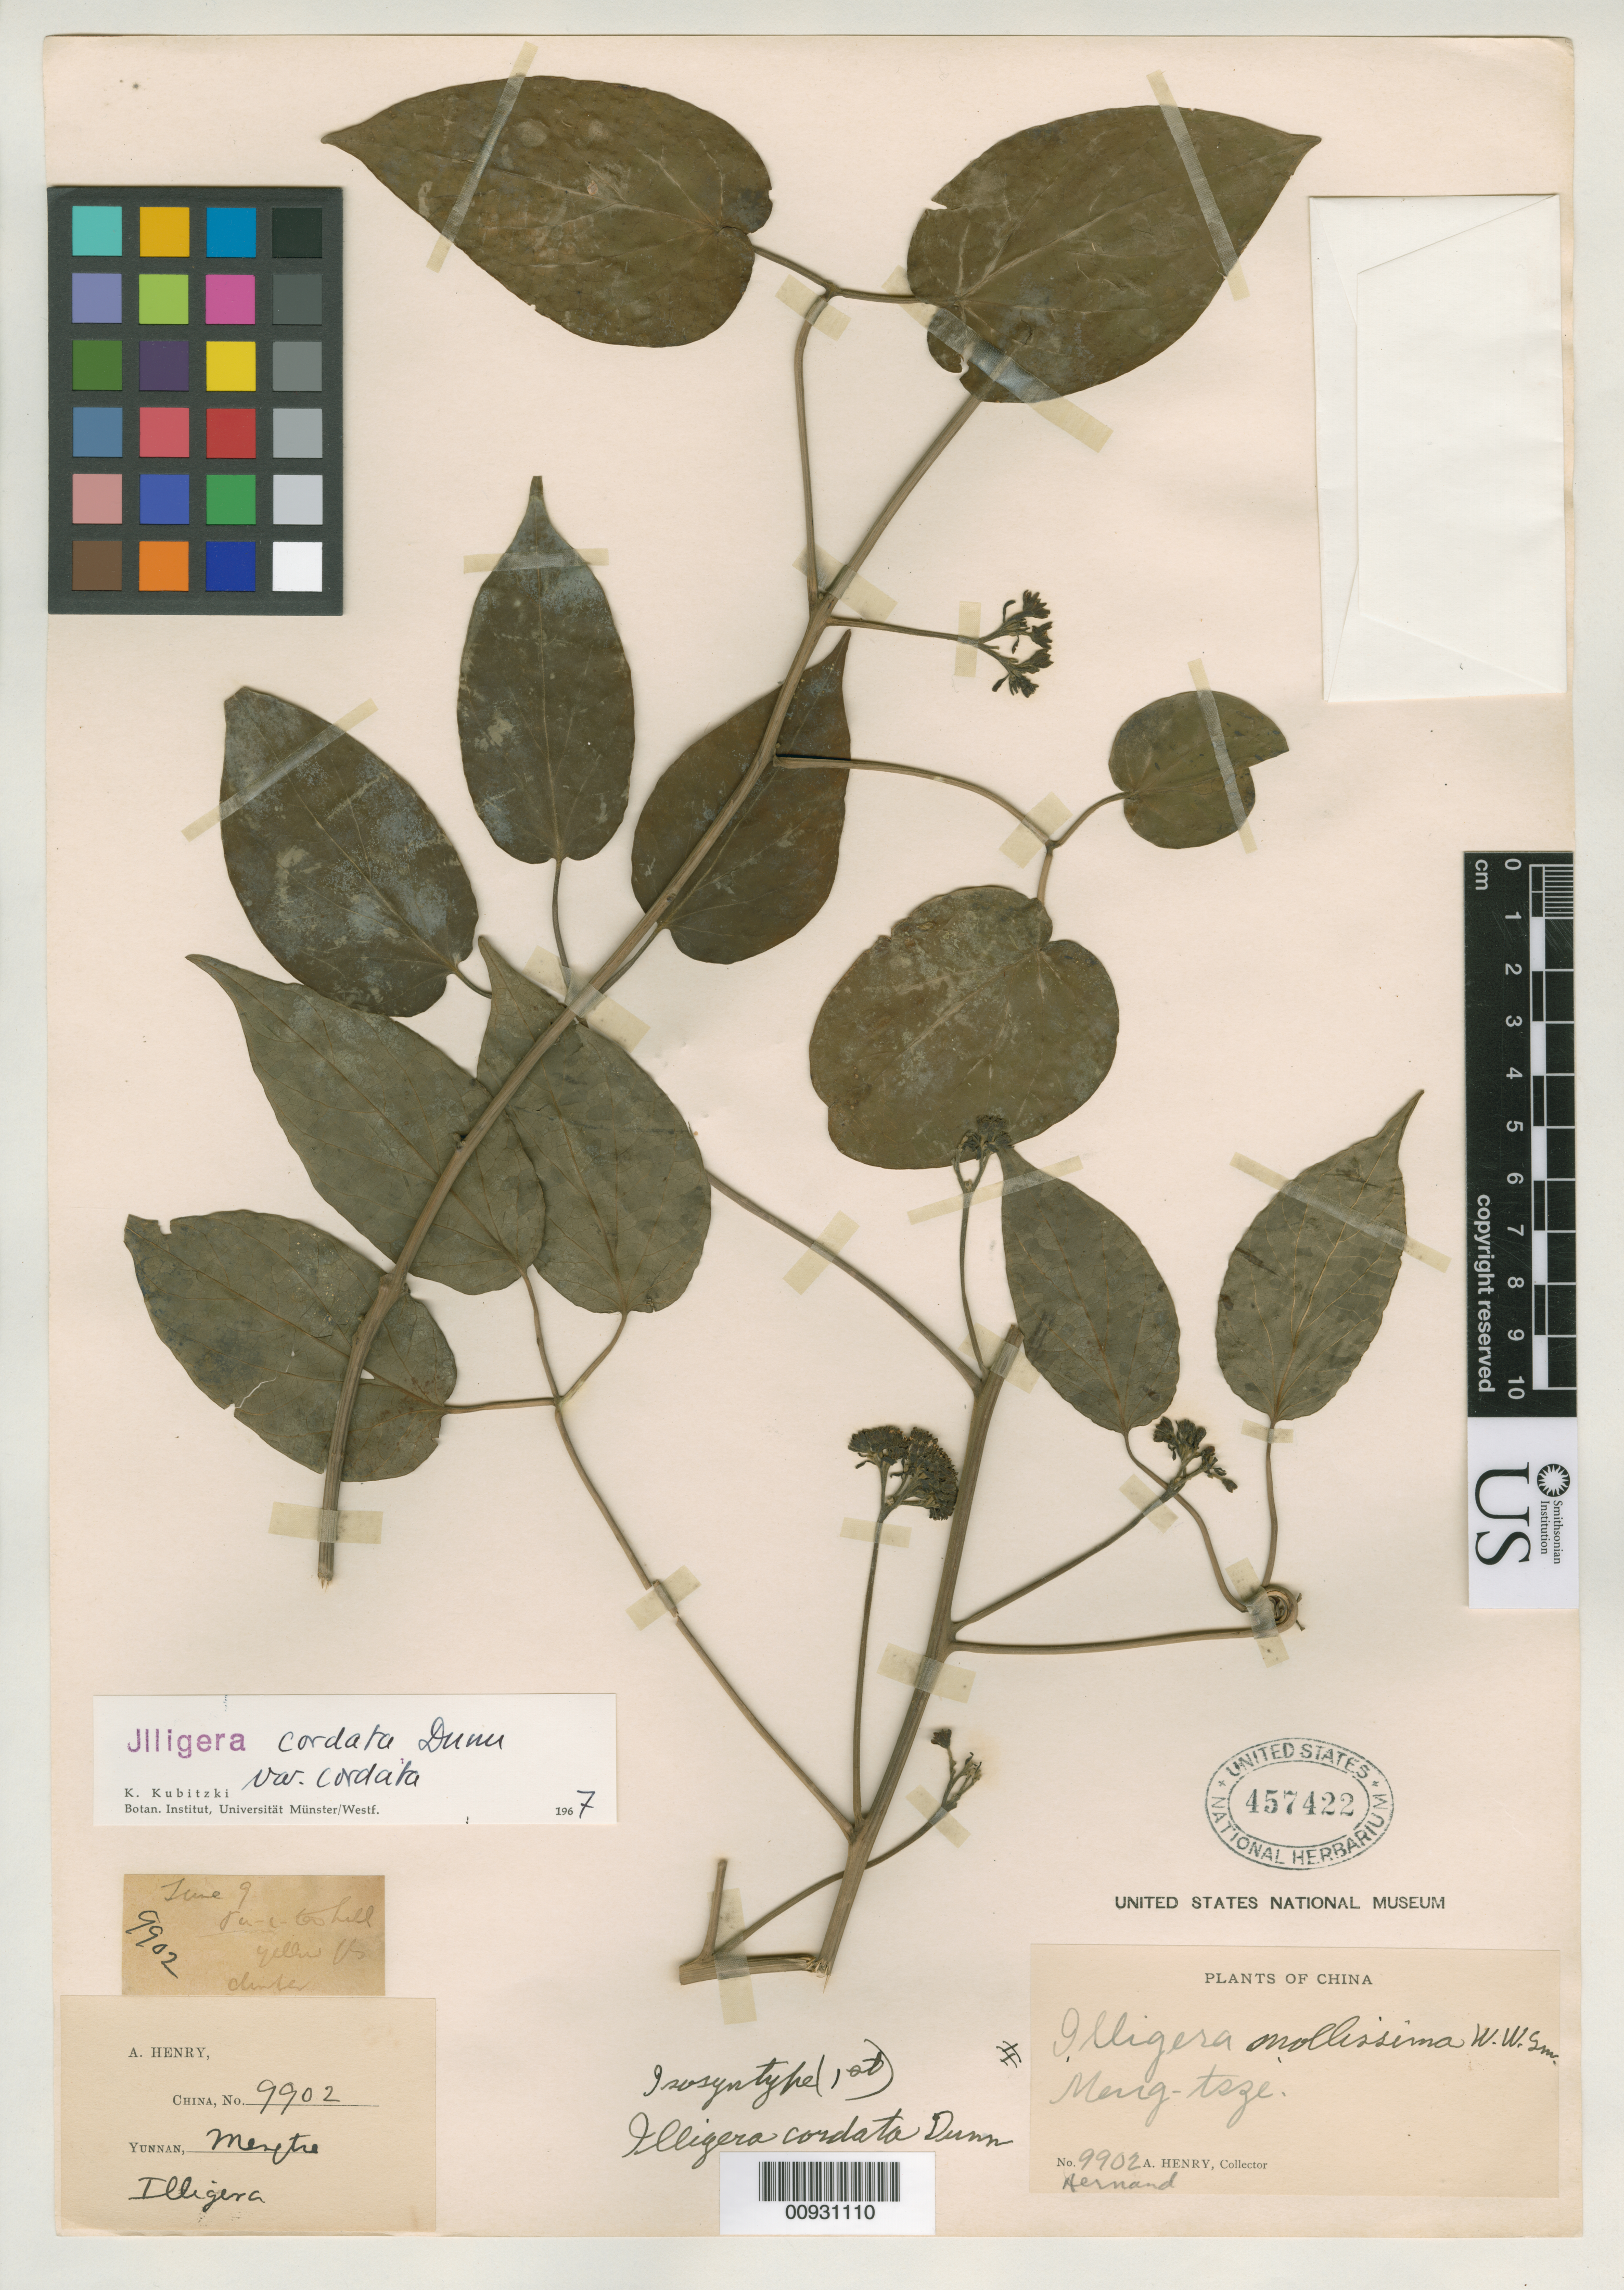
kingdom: Plantae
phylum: Tracheophyta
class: Magnoliopsida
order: Laurales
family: Hernandiaceae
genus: Illigera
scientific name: Illigera cordata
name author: Dunn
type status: Isosyntype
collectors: A. Henry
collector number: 9902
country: China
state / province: Yunnan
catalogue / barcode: US 457422